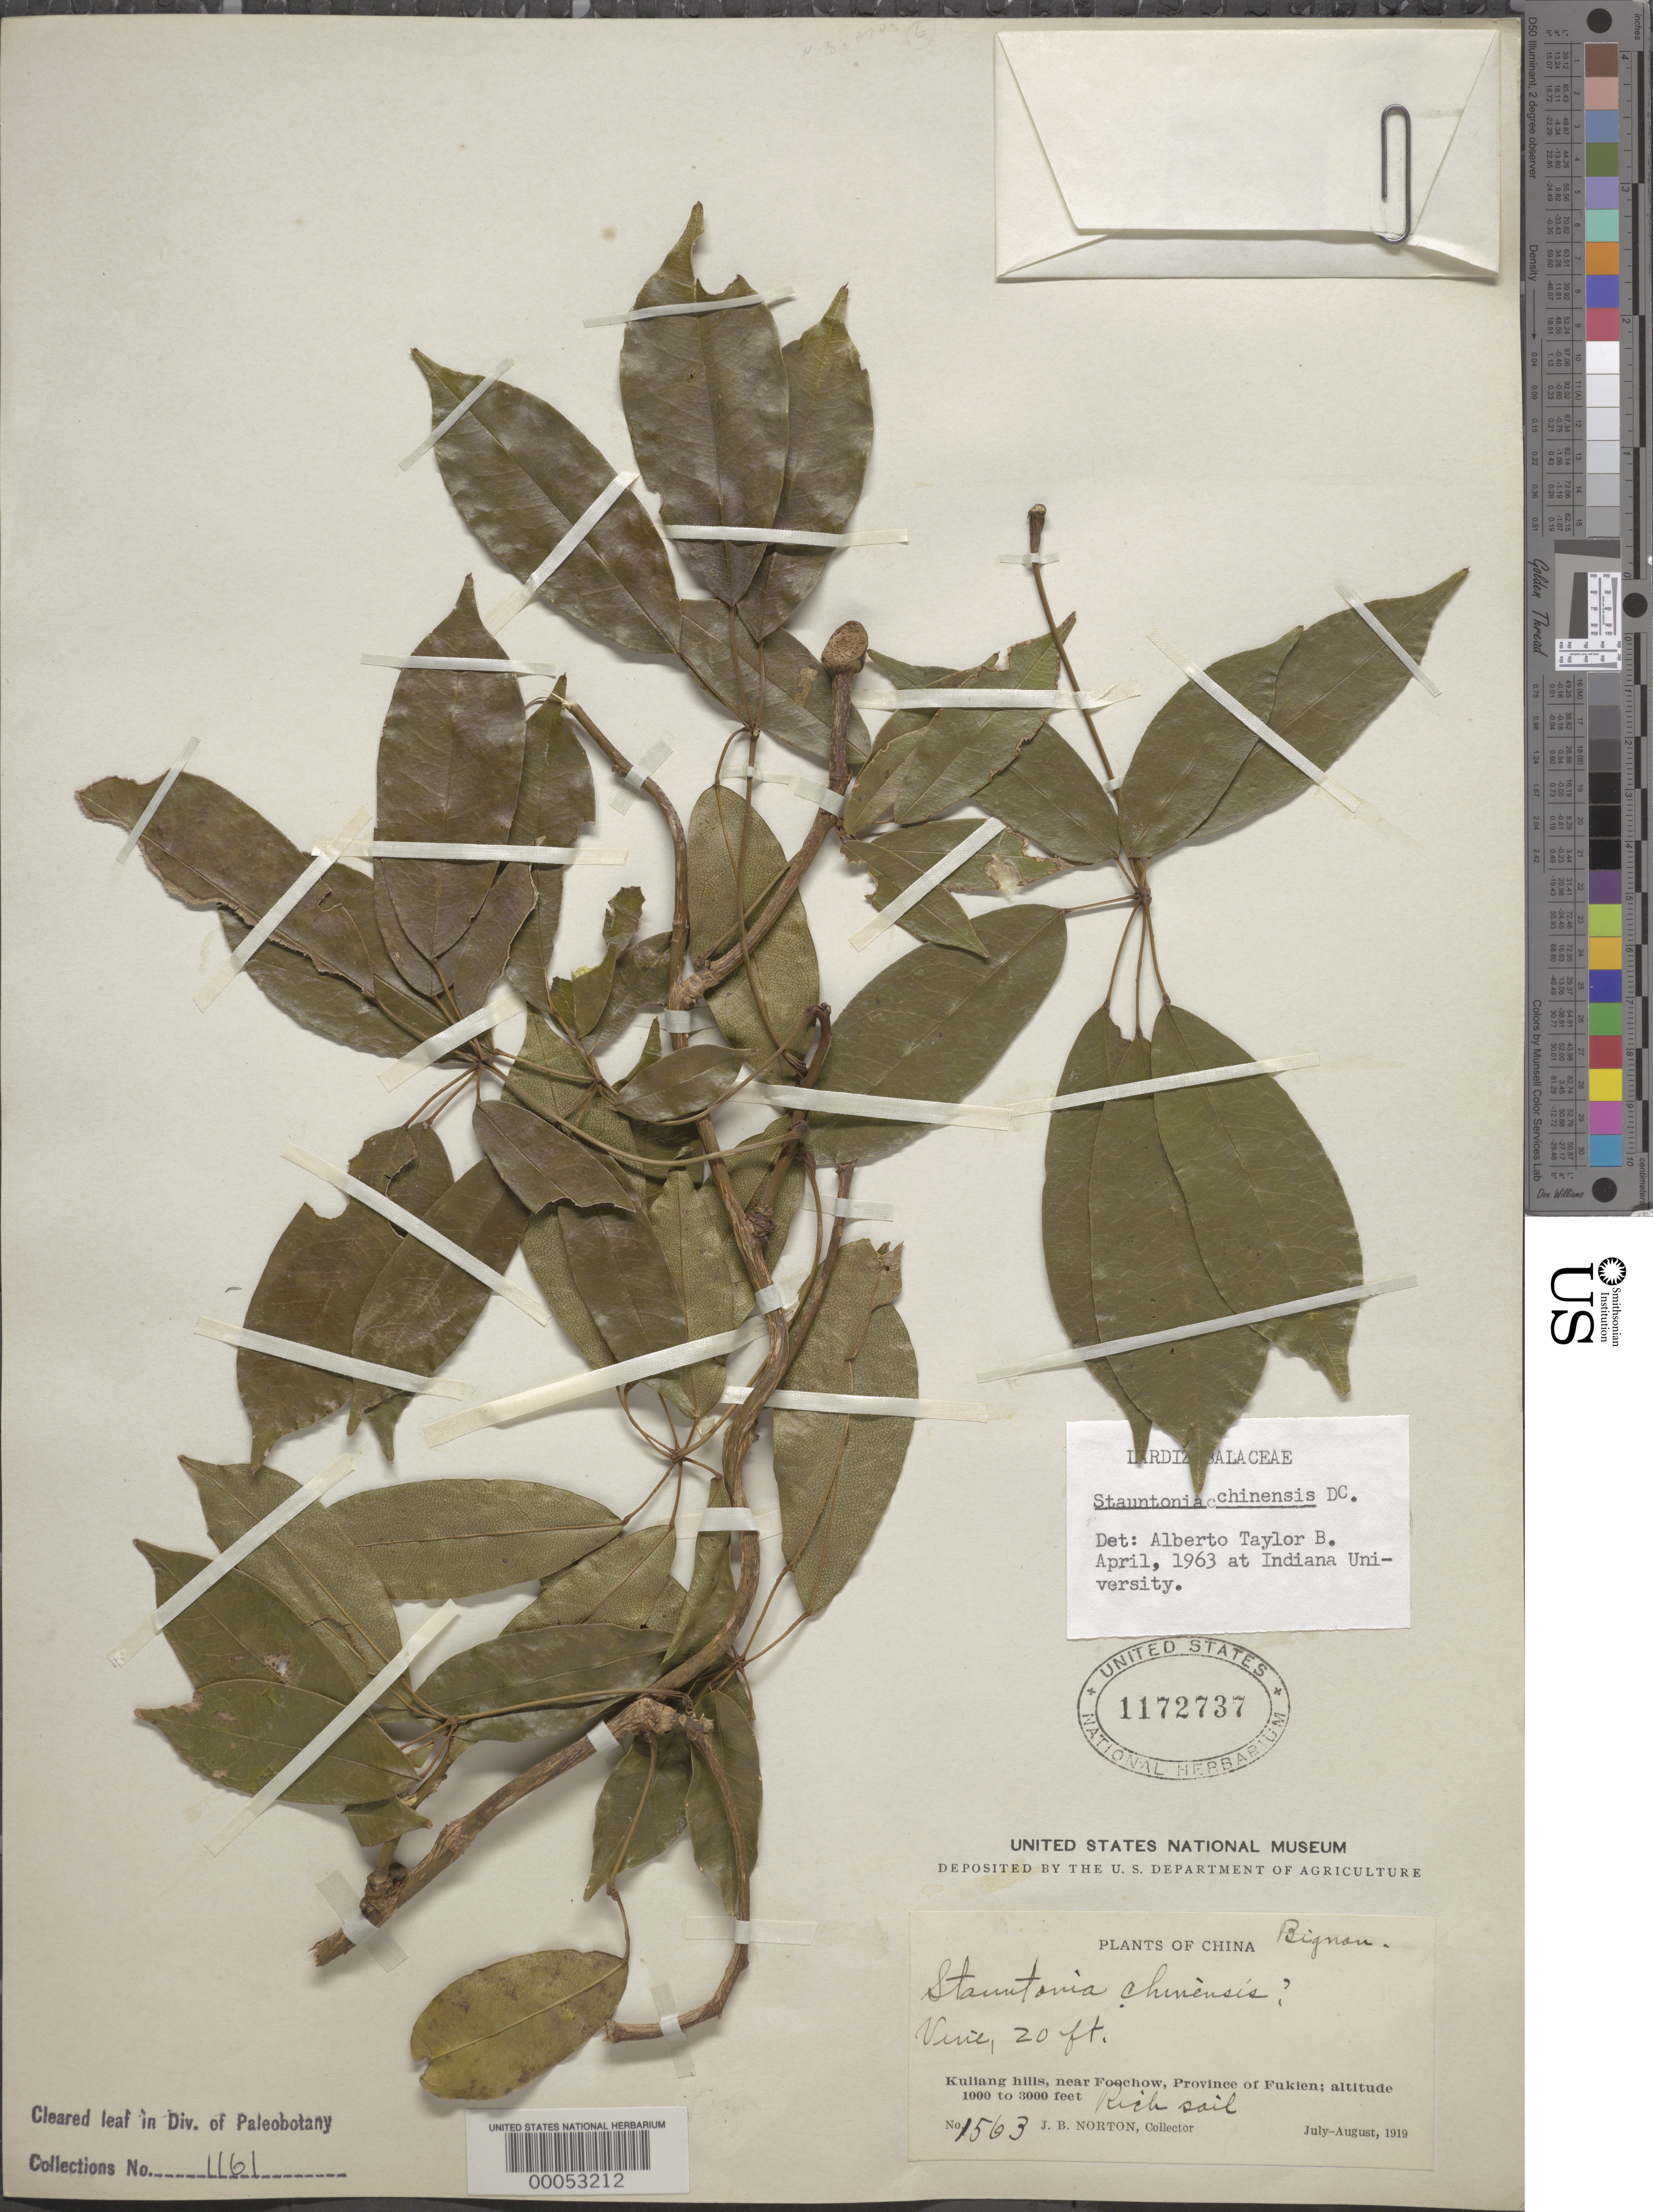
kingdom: Plantae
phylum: Tracheophyta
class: Magnoliopsida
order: Ranunculales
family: Lardizabalaceae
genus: Stauntonia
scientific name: Stauntonia chinensis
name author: DC.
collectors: J. Norton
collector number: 1563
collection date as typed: Jul 1919 to -- Aug 1919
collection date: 1919-07/1919-08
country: China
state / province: Fujian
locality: Kuliang hills, near foochow.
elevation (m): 305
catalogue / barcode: US 1172737